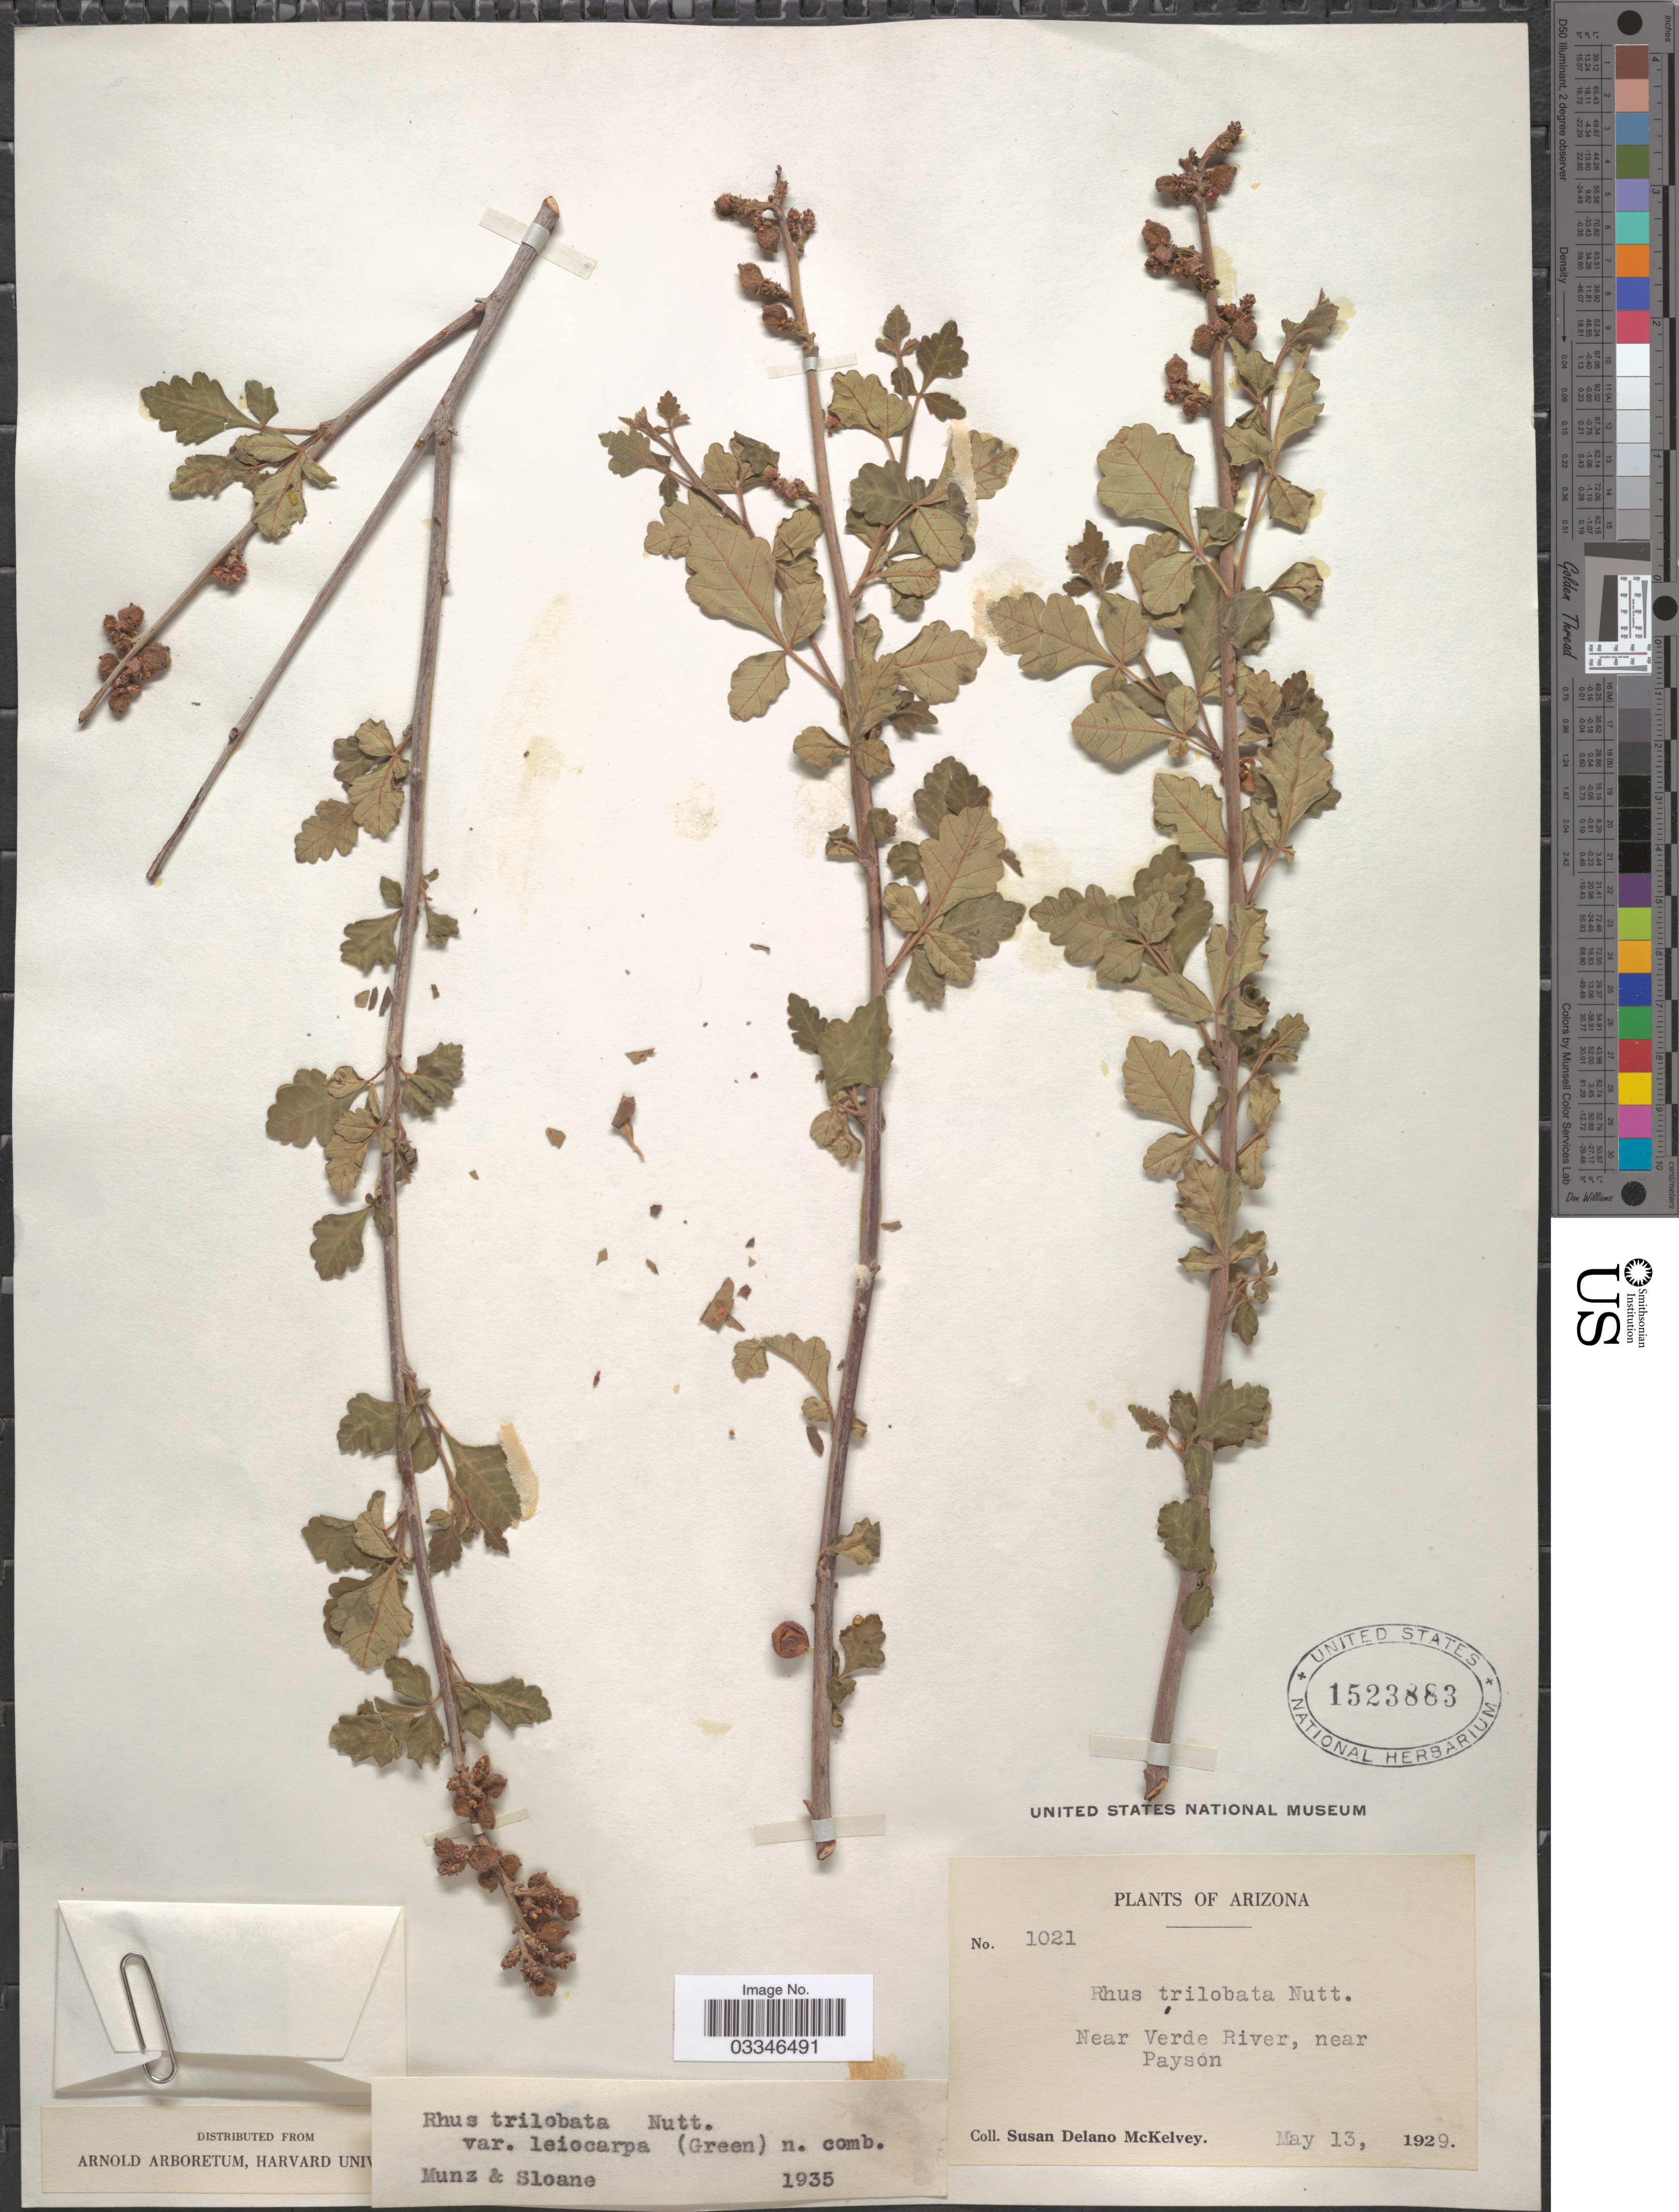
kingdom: Plantae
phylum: Tracheophyta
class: Magnoliopsida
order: Sapindales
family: Anacardiaceae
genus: Rhus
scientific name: Rhus trilobata var. leiocarpa (Greene) Munz & Sloane ined.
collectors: S. A. McKelvey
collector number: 1021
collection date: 1929-05-13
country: United States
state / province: Arizona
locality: Near Verde River, near Payson.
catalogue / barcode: US 1523883